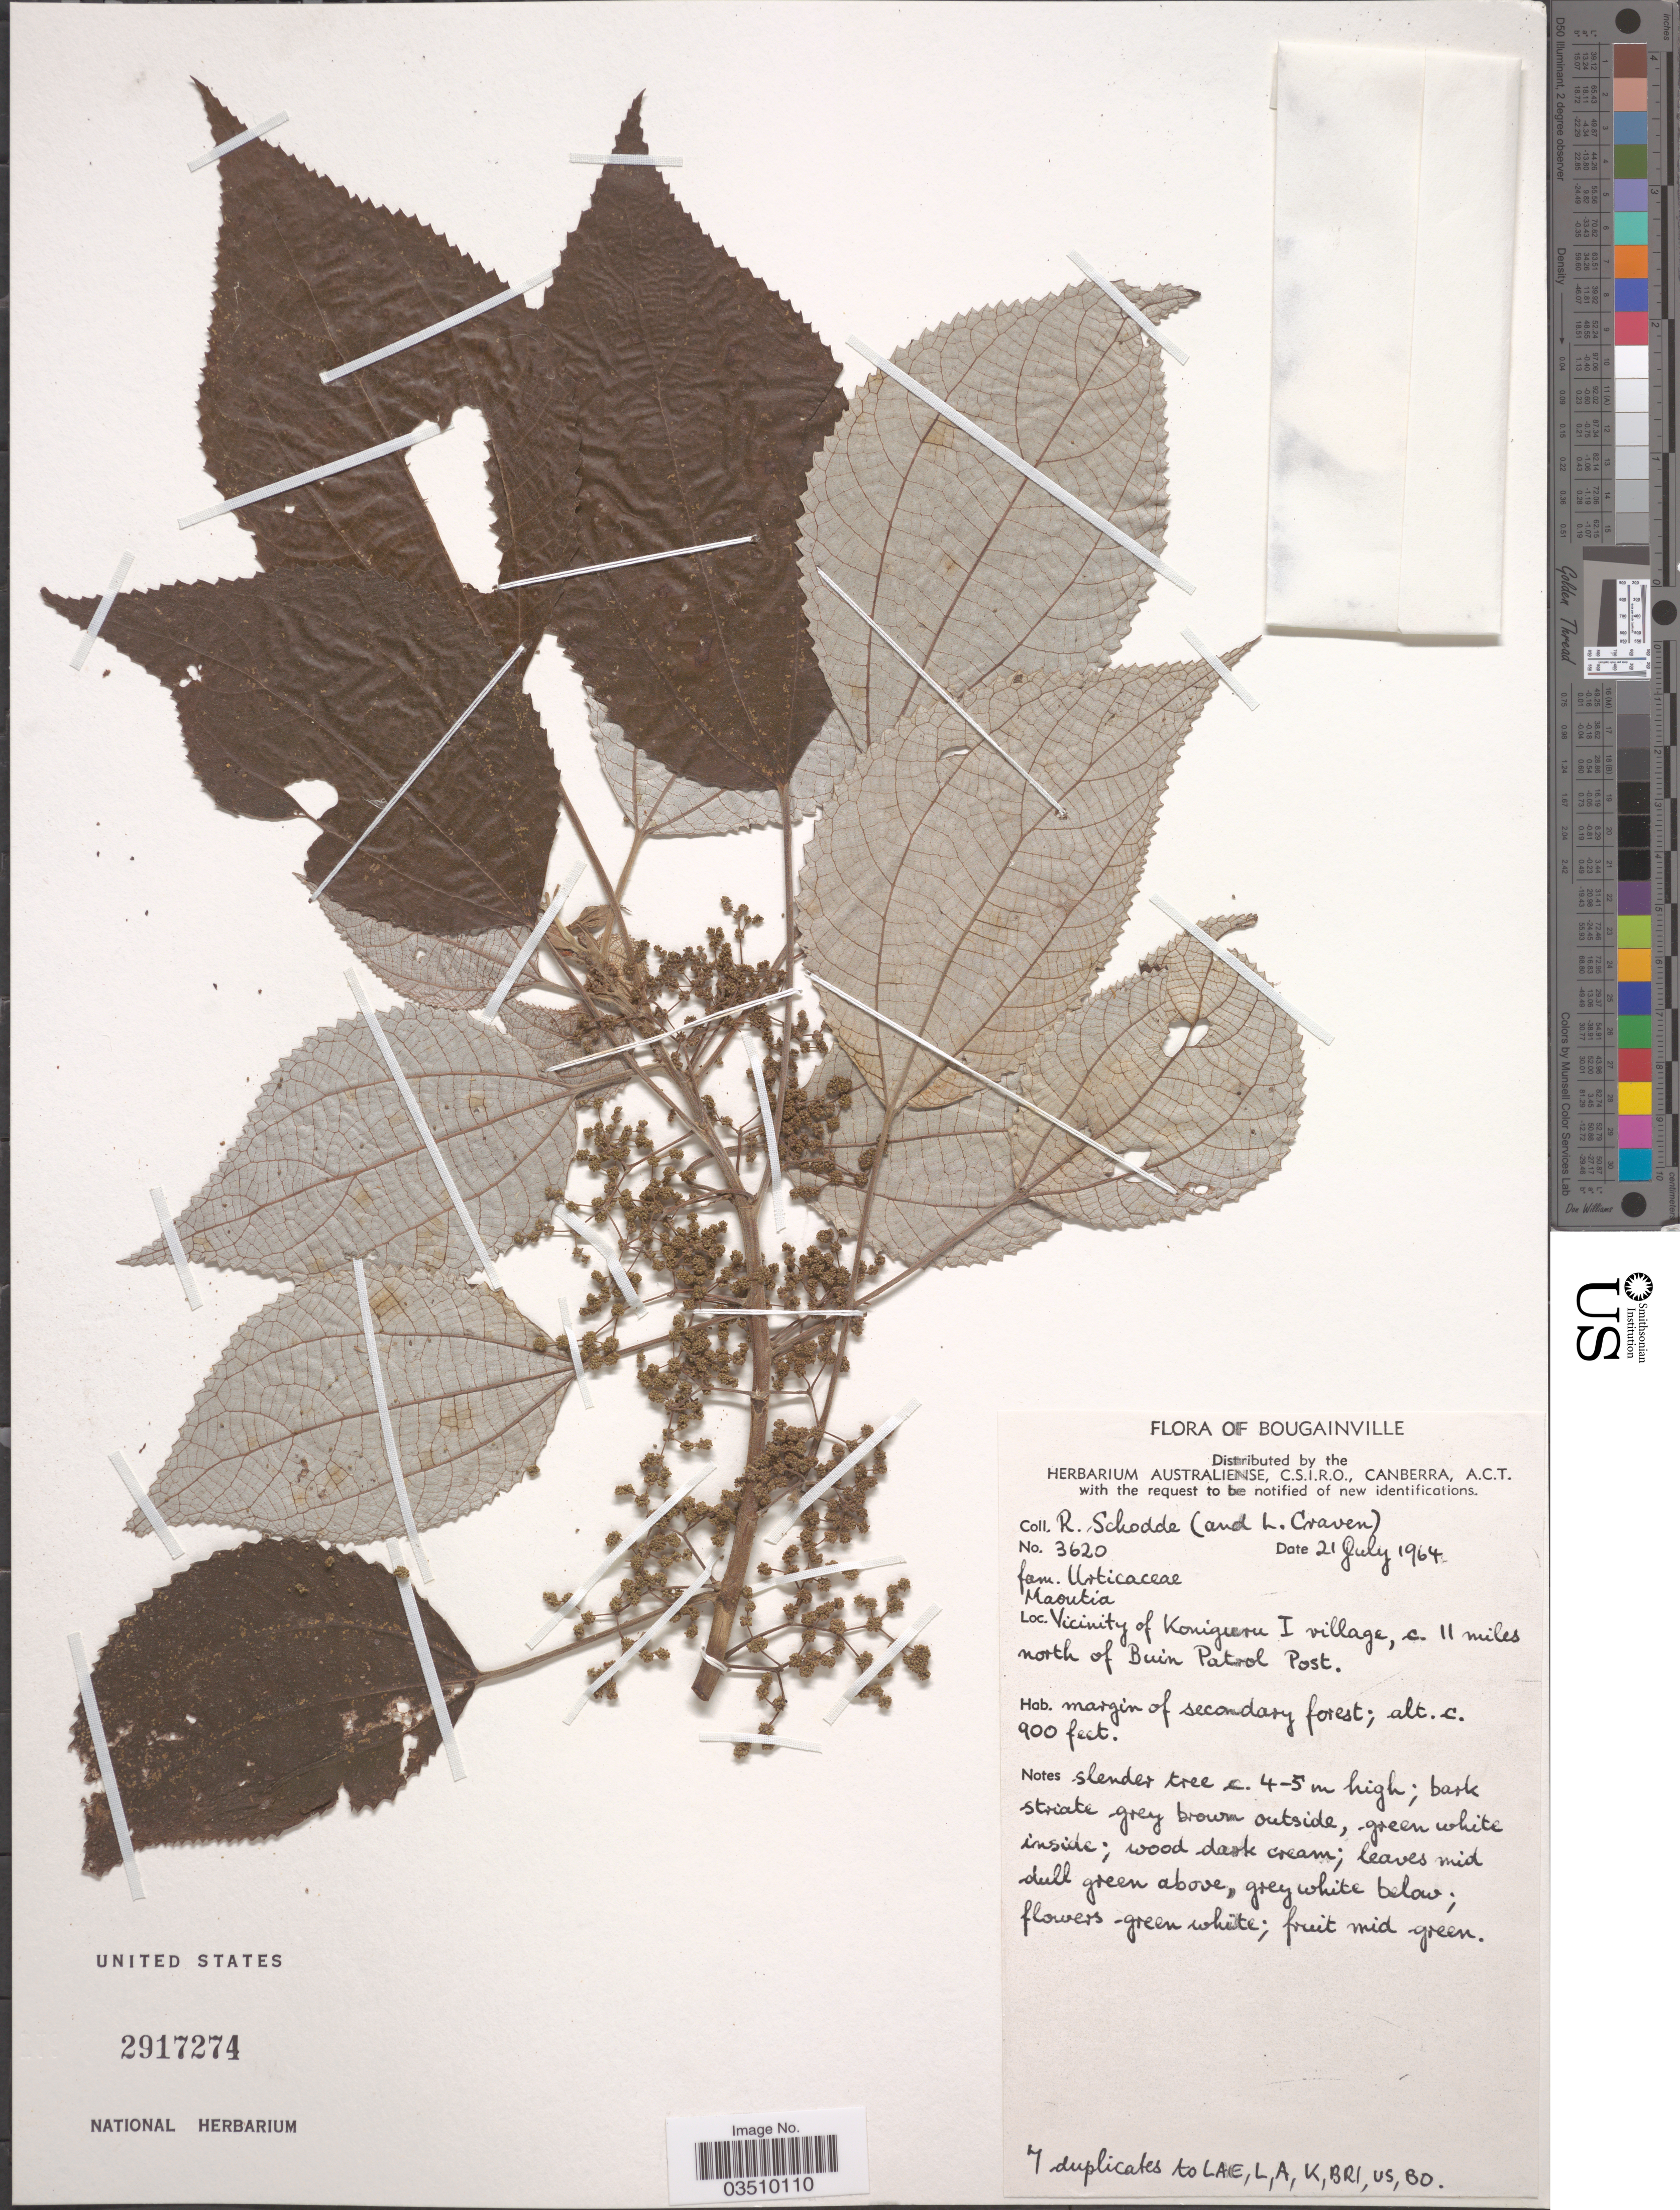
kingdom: Plantae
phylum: Tracheophyta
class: Magnoliopsida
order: Rosales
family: Urticaceae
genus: Maoutia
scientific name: Maoutia sp.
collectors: R. Schodde & L. A. Craven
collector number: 3620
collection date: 1964-07-21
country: Papua New Guinea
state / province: Bougainville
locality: Vicinity of Koniguru I villahe, c. 11 miles north of Buin Patrol Post.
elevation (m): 274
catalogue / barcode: US 2917274